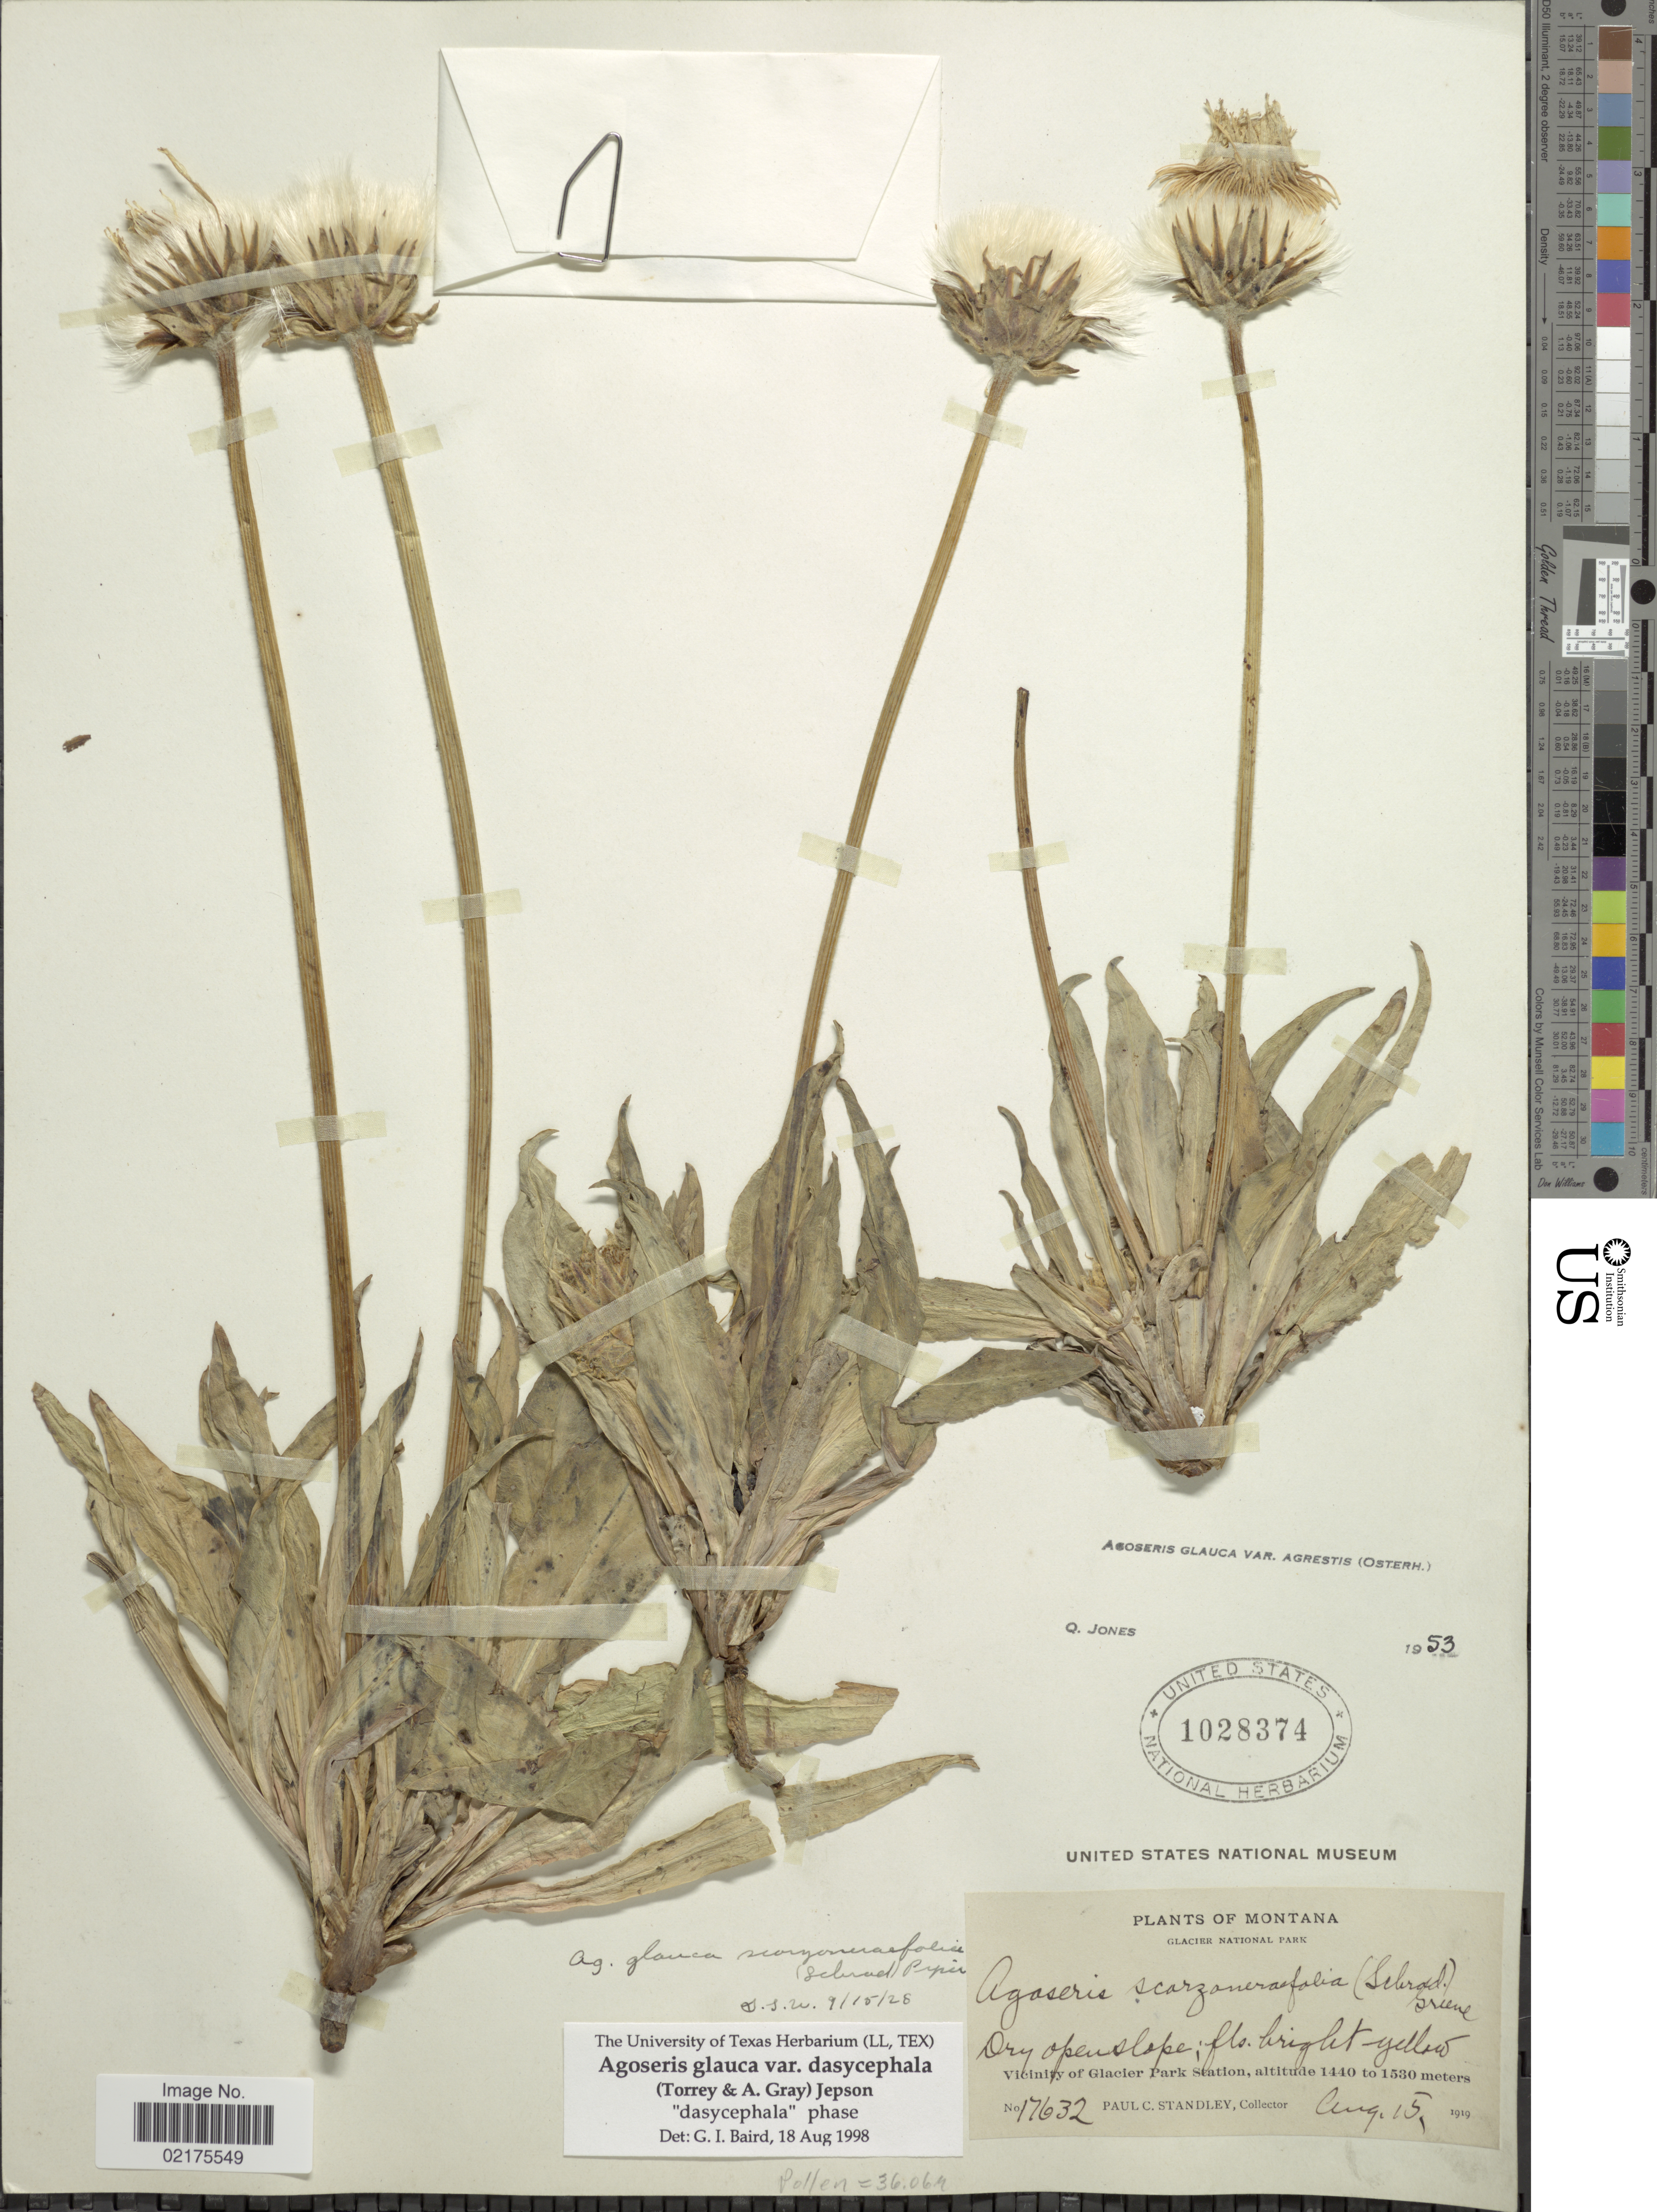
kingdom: Plantae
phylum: Tracheophyta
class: Magnoliopsida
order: Asterales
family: Asteraceae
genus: Agoseris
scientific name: Agoseris glauca var. dasycephala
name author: (Torr. & A. Gray) Jeps.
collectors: P. C. Standley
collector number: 17632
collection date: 1919-08-15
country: United States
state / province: Montana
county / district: Glacier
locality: Glacier National Park, Vicinity of Glacier Park Station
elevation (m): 1440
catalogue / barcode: US 1028374